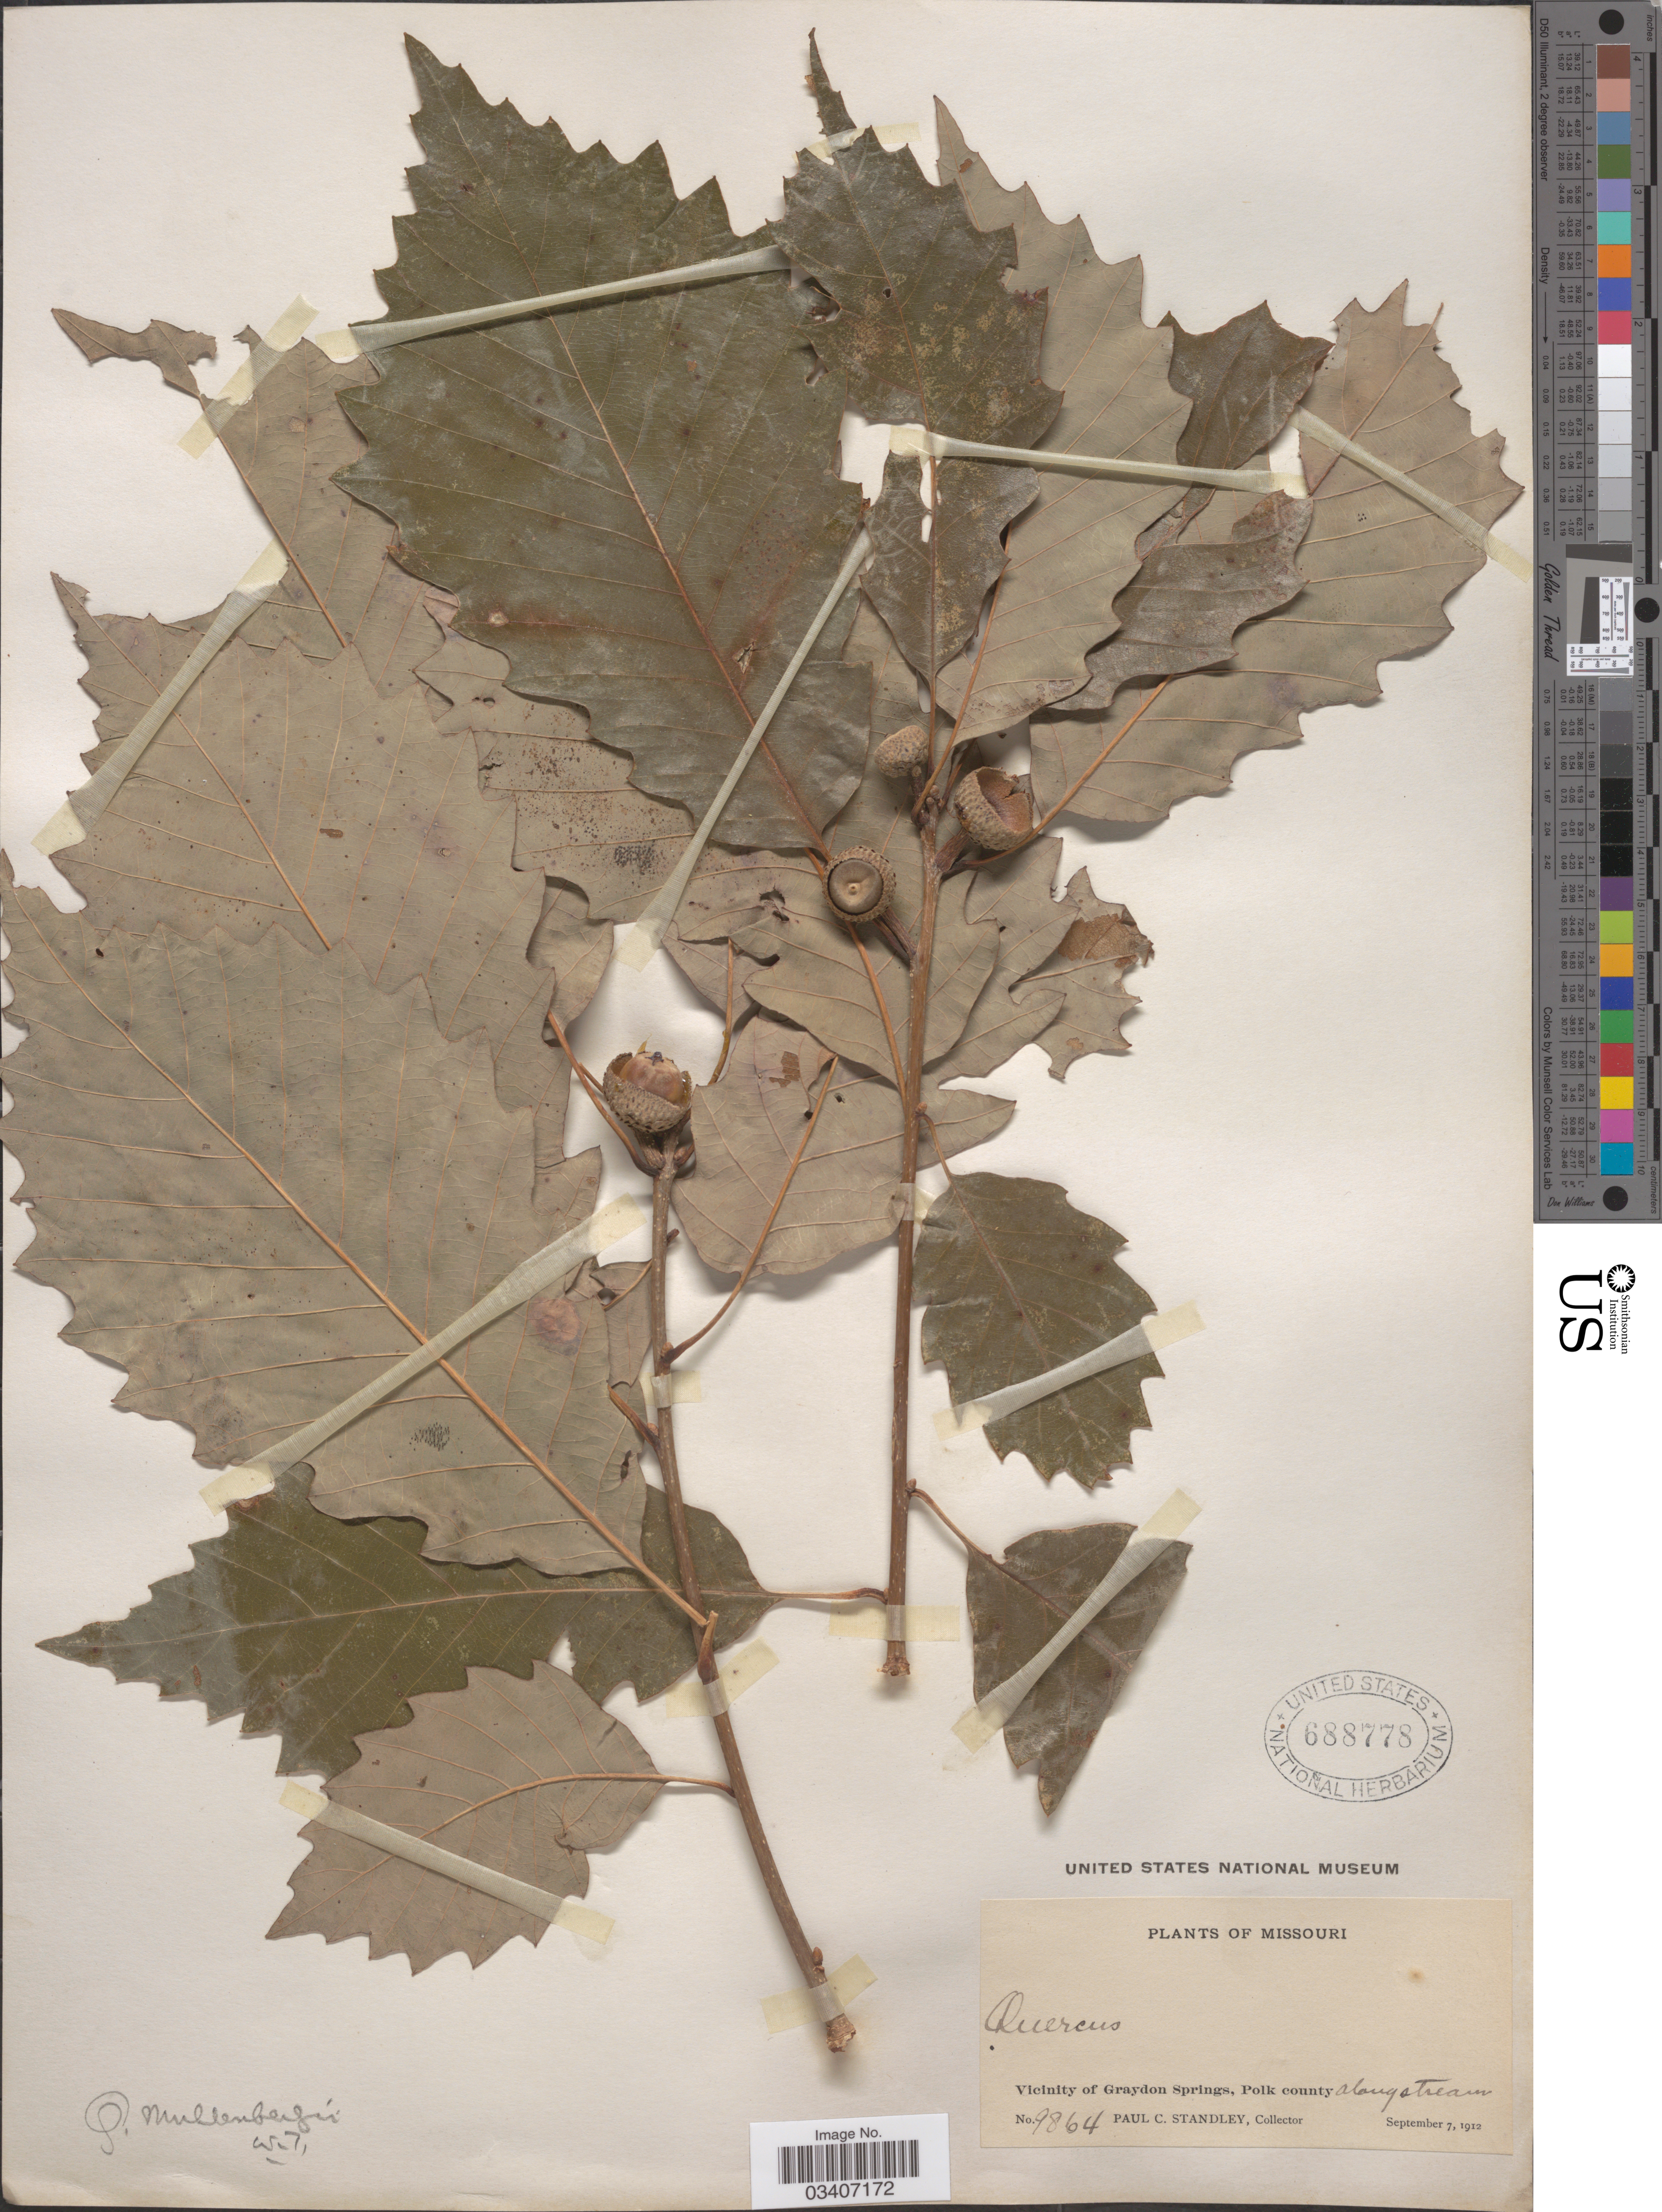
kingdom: Plantae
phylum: Tracheophyta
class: Magnoliopsida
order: Fagales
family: Fagaceae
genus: Quercus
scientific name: Quercus muehlenbergii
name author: Engelm.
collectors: P. C. Standley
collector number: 9864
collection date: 1912-06-07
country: United States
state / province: Missouri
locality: Vicinity of Graydon Springs, Polk county along stream.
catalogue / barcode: US 688778